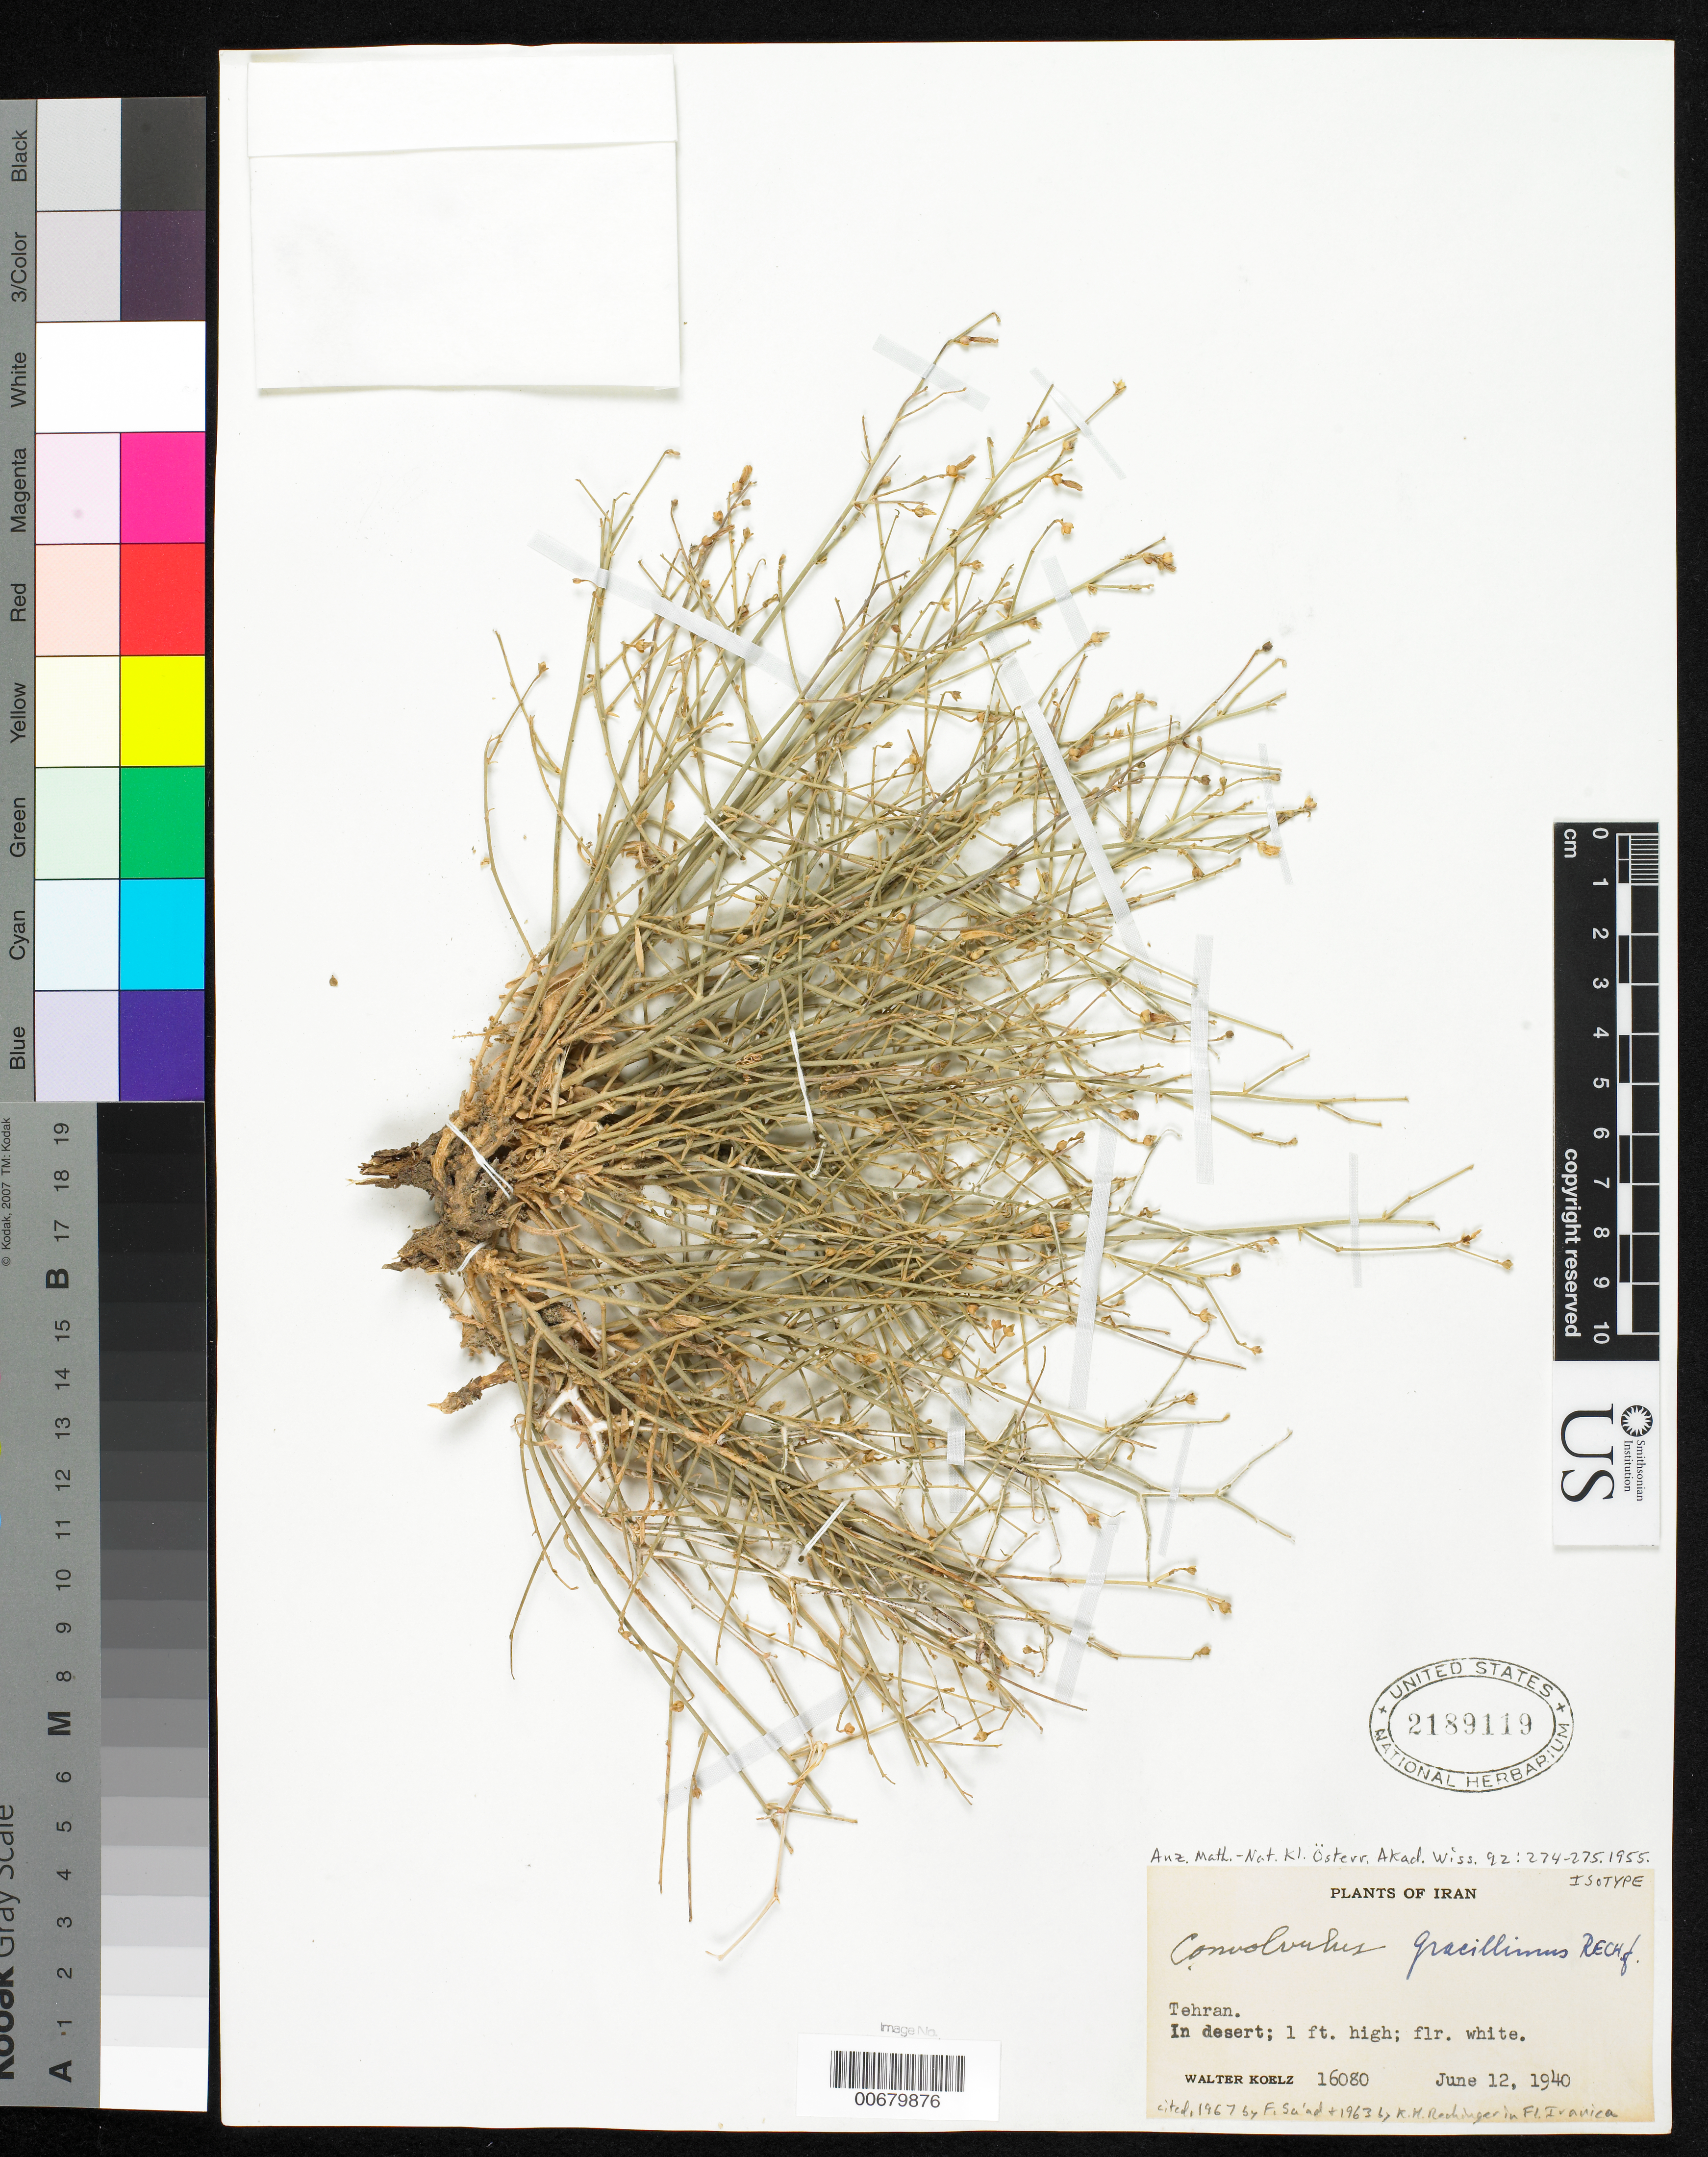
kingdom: Plantae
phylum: Tracheophyta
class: Magnoliopsida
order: Solanales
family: Convolvulaceae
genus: Convolvulus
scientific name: Convolvulus gracillimus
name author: Rech. f.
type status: Isotype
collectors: W. N. Koelz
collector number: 16080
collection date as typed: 12 Jun 1940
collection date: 1940-06-12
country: Iran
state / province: Tehran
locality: Tehran.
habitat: In desert.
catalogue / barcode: US 2189119